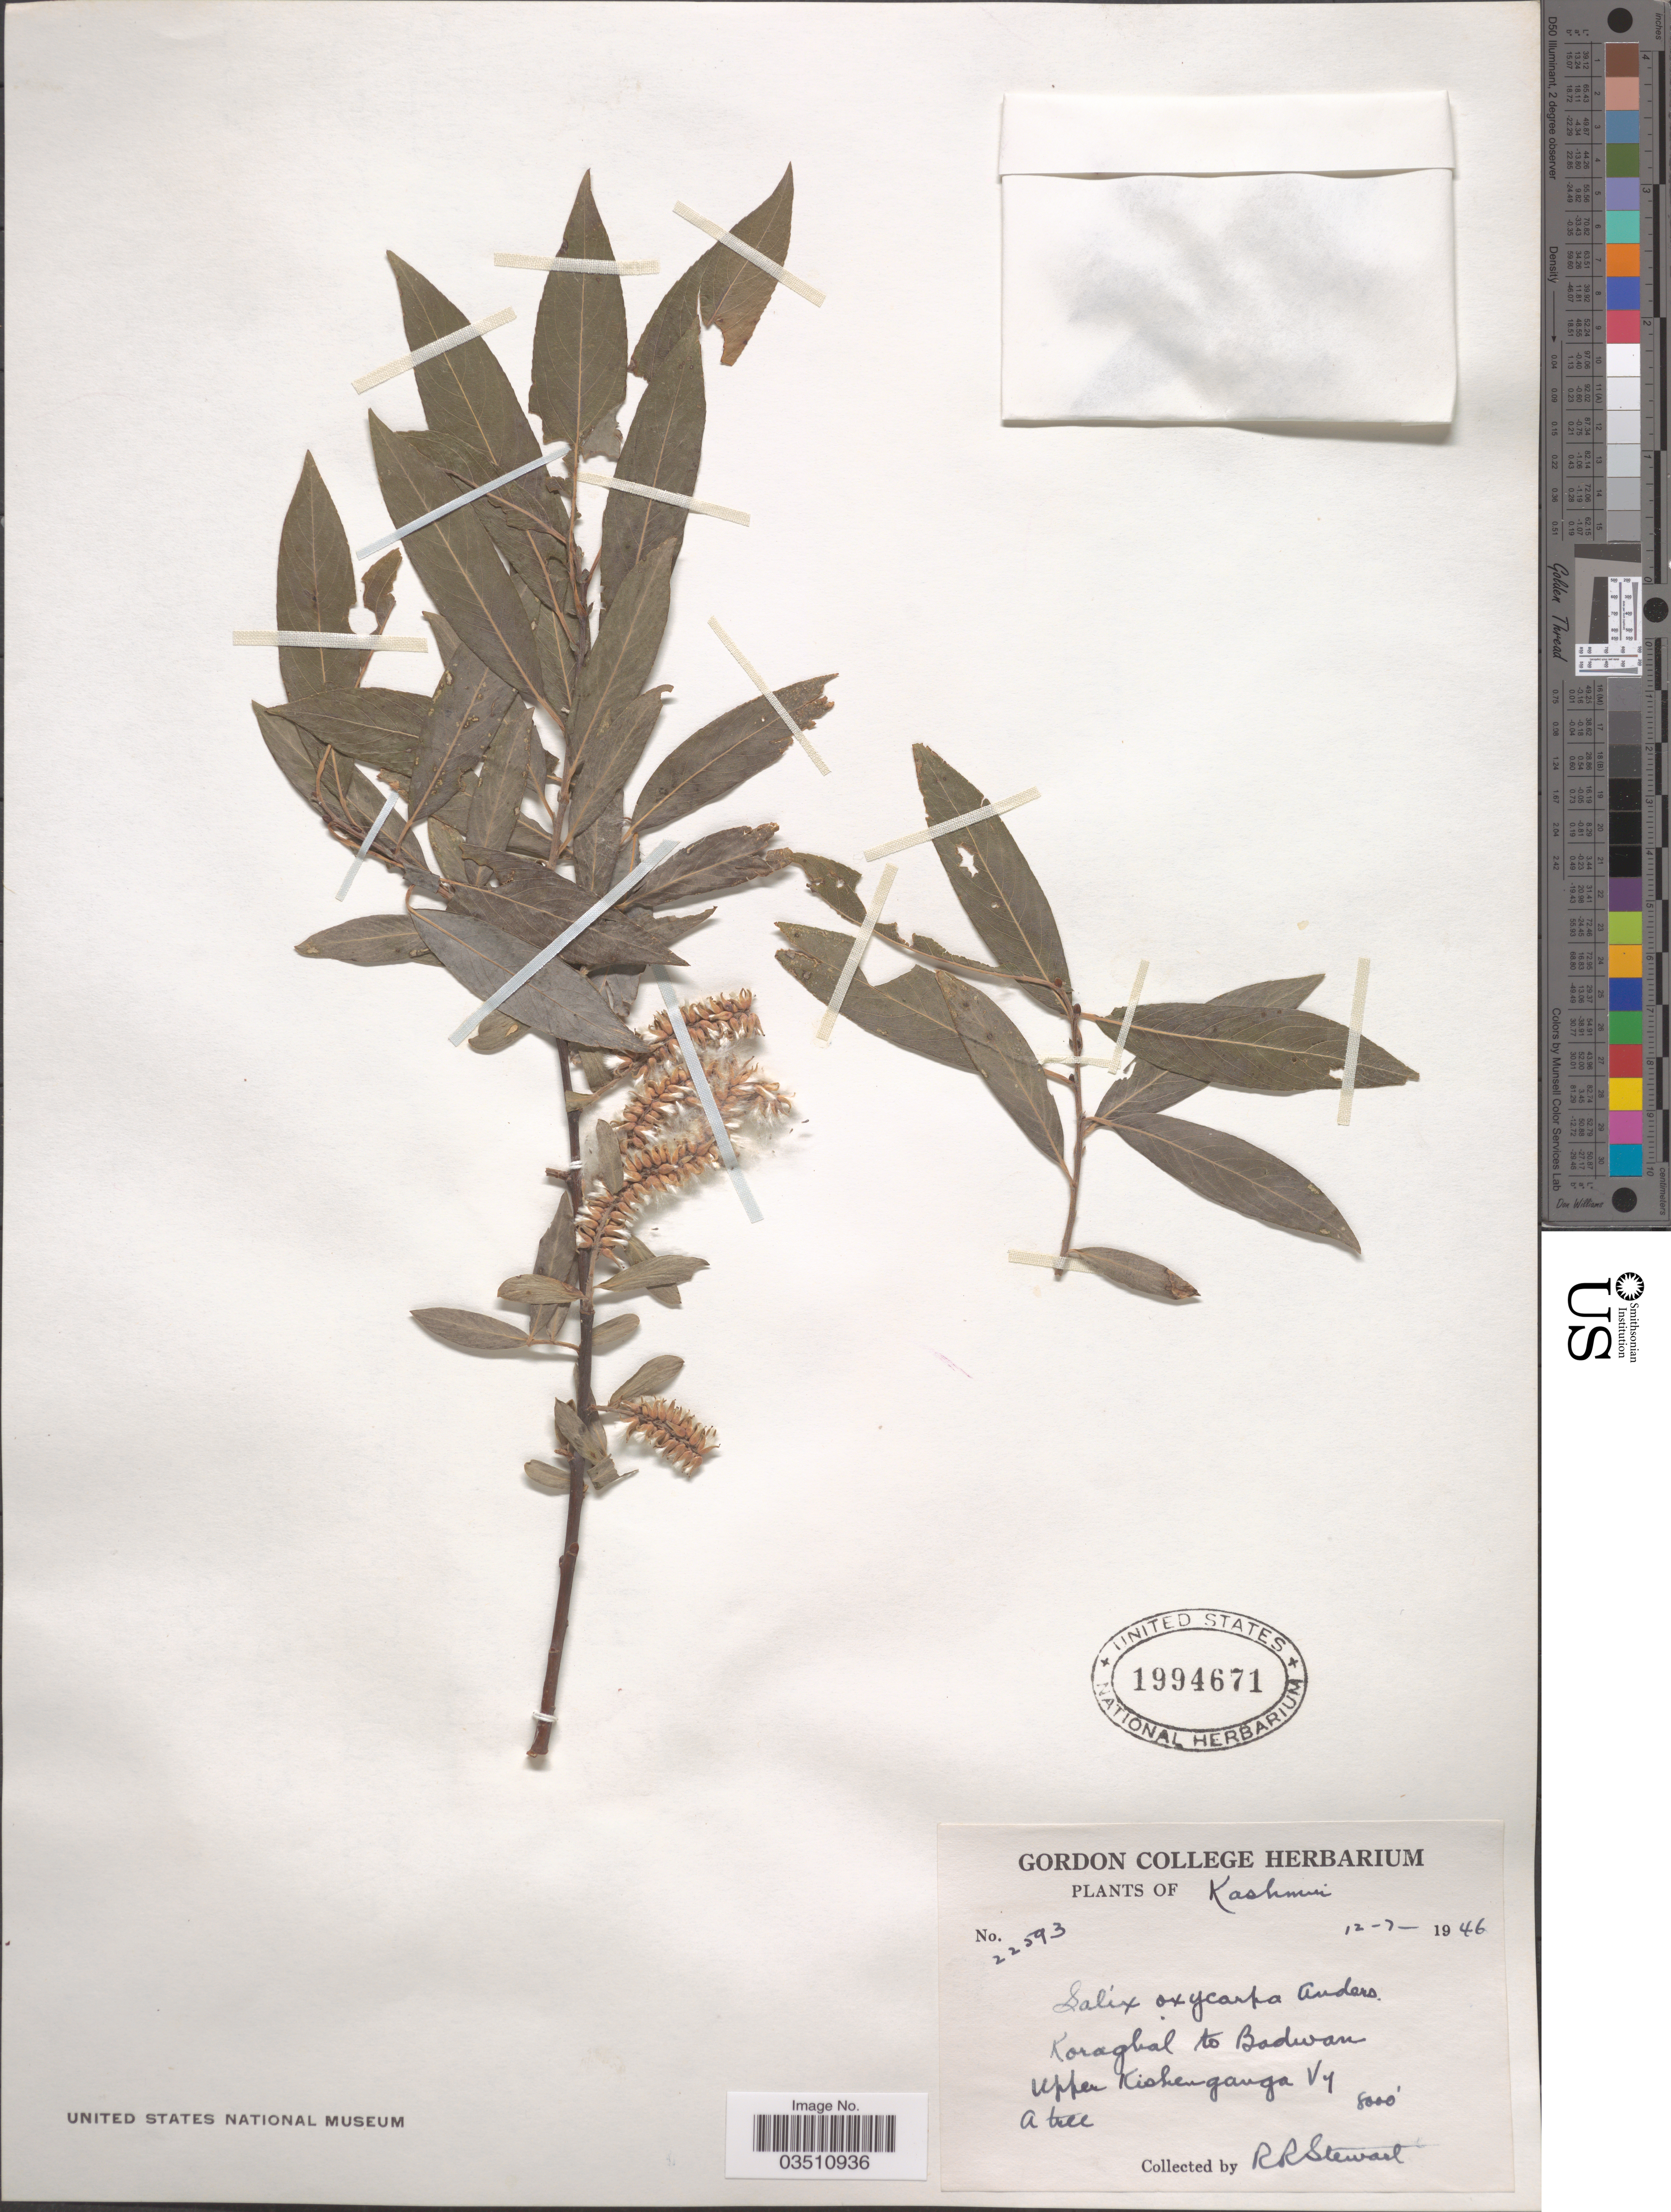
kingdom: Plantae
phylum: Tracheophyta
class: Magnoliopsida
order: Malpighiales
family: Salicaceae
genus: Salix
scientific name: Salix oxycarpa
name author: Andersson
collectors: R. Stewart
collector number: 22593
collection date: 1946-07-12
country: India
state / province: Jammu and Kashmir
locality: Kashmir. Roragbal to Badwan. Upper Kishenganga Vy.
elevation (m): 2438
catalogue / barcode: US 1994671